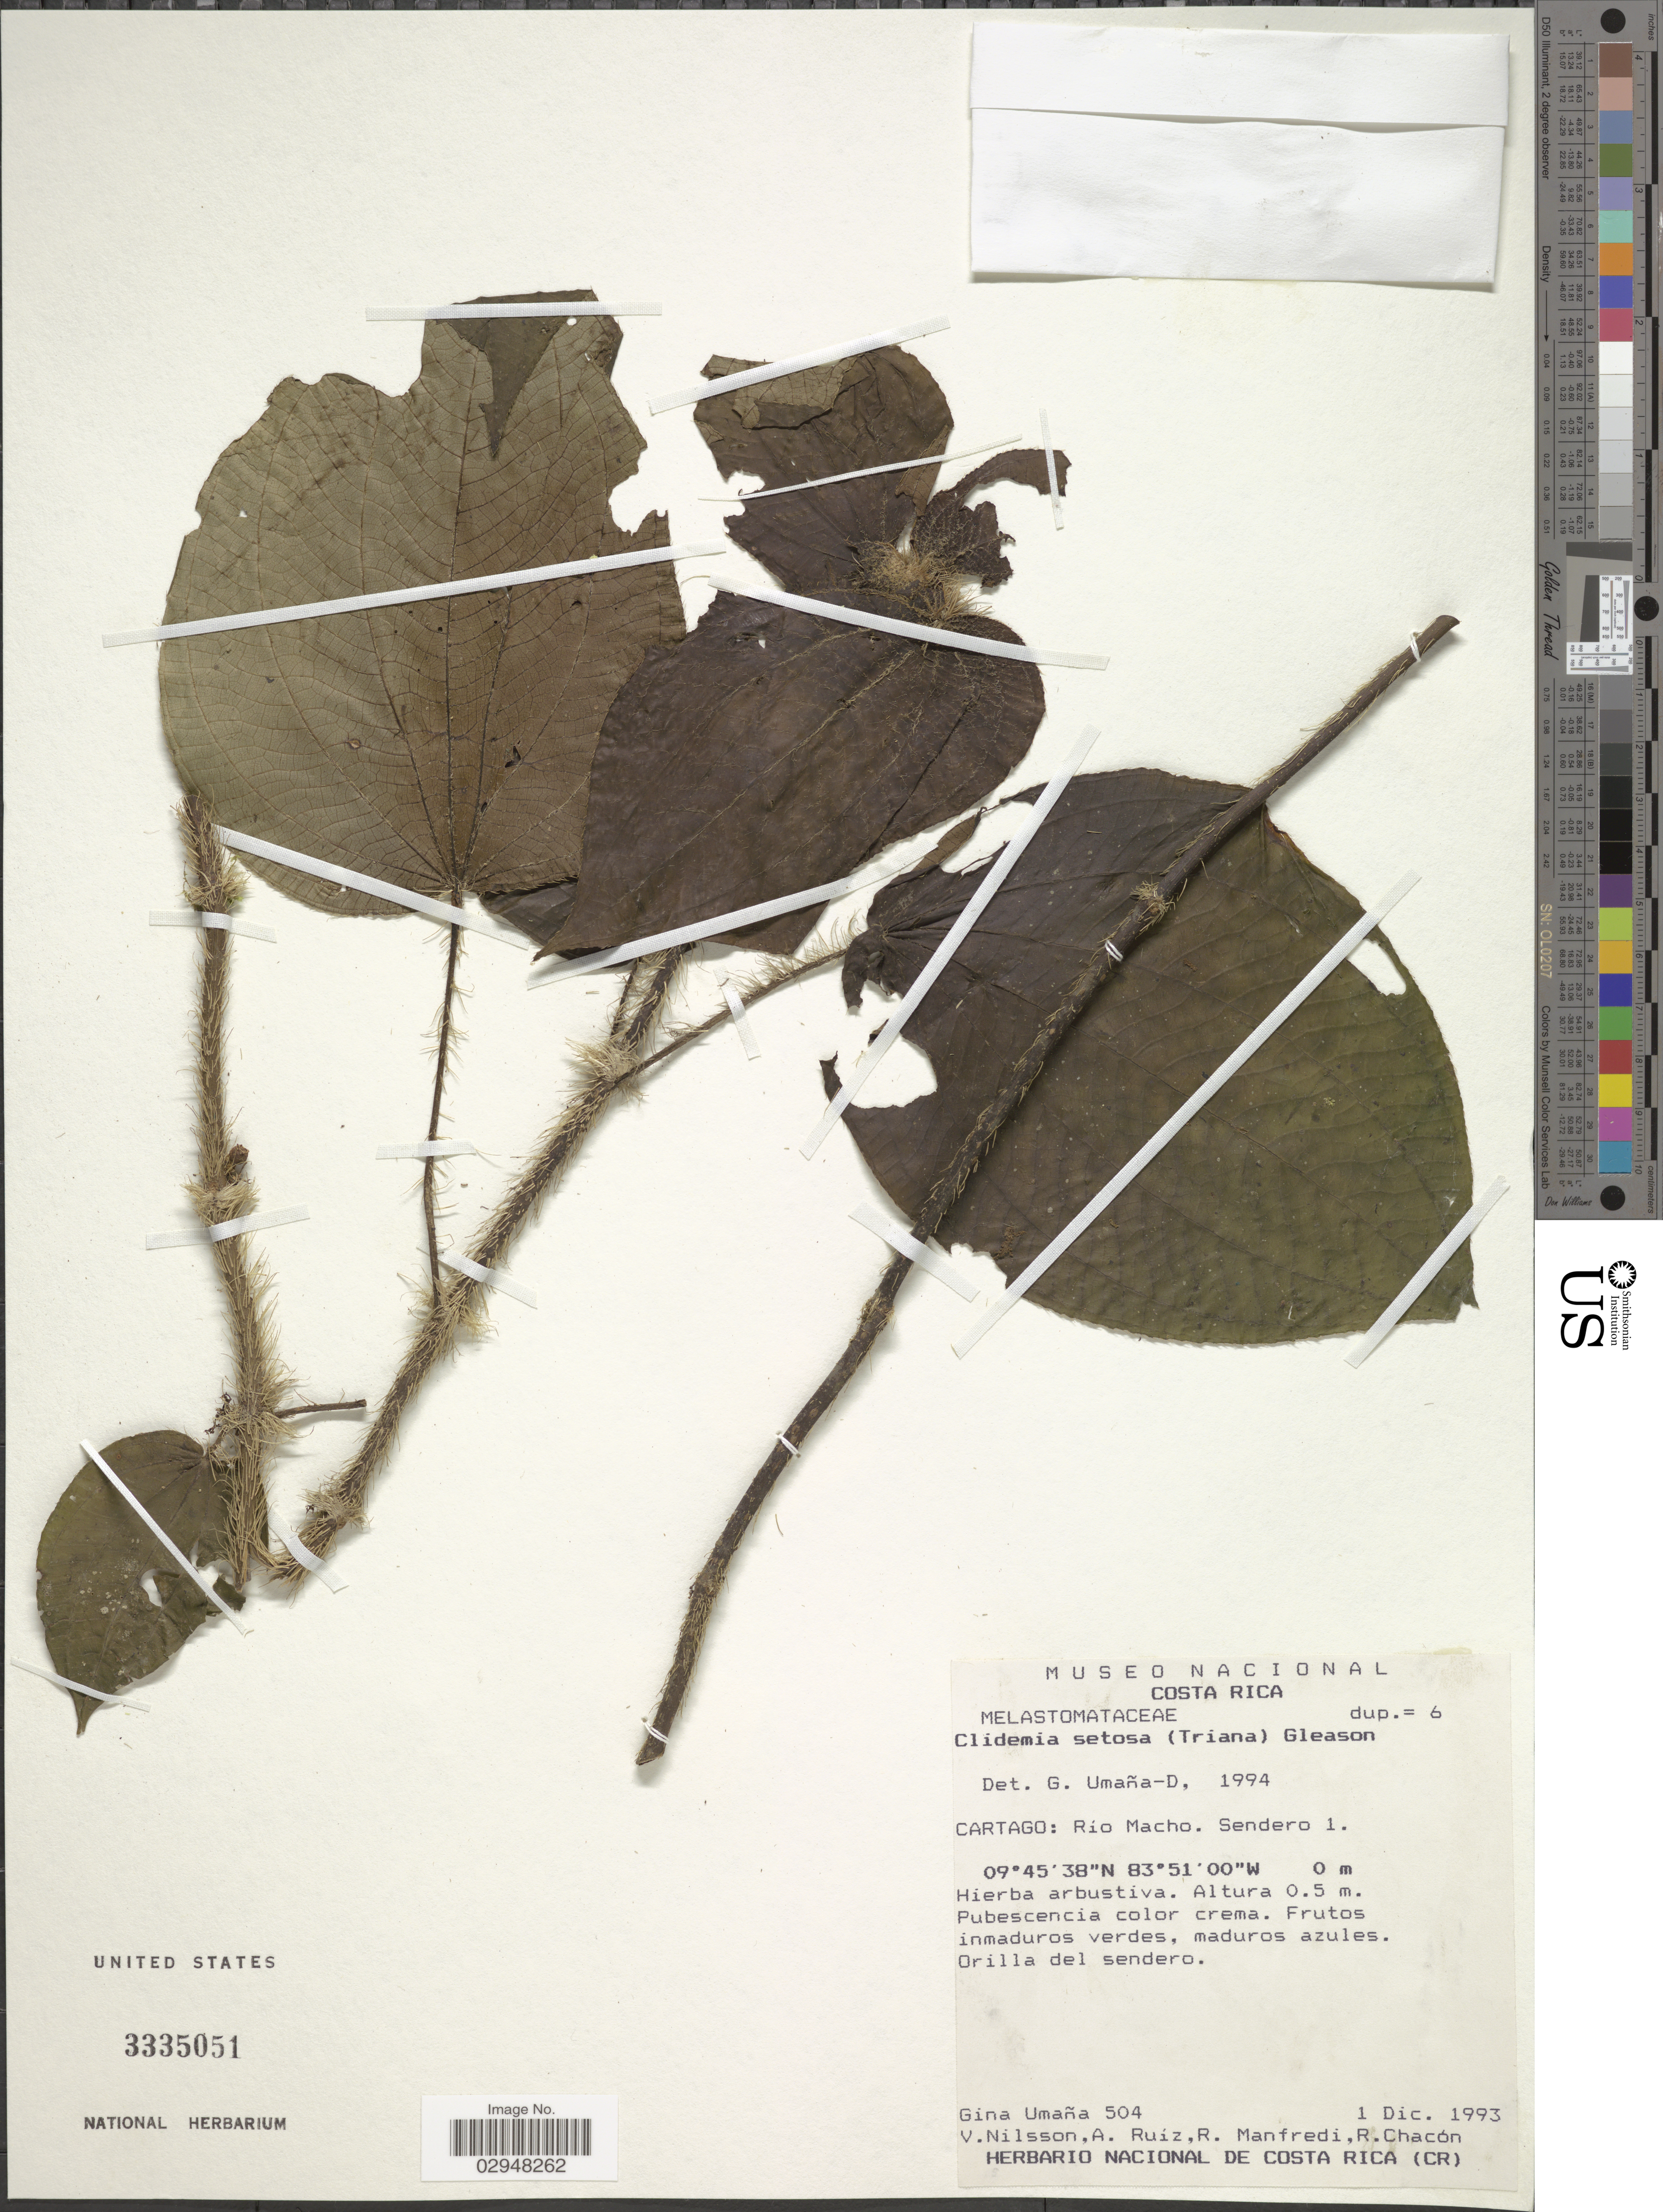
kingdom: Plantae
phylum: Tracheophyta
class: Magnoliopsida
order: Myrtales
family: Melastomataceae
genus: Clidemia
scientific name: Clidemia setosa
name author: (Triana) Gleason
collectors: G. Umana, V. Nilsson, A. Ruiz, R. Manfredi & R. Chacón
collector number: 504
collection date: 1993-12-01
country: Costa Rica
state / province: Cartago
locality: Río Macho. Sendero 1.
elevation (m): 0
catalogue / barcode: US 3335051